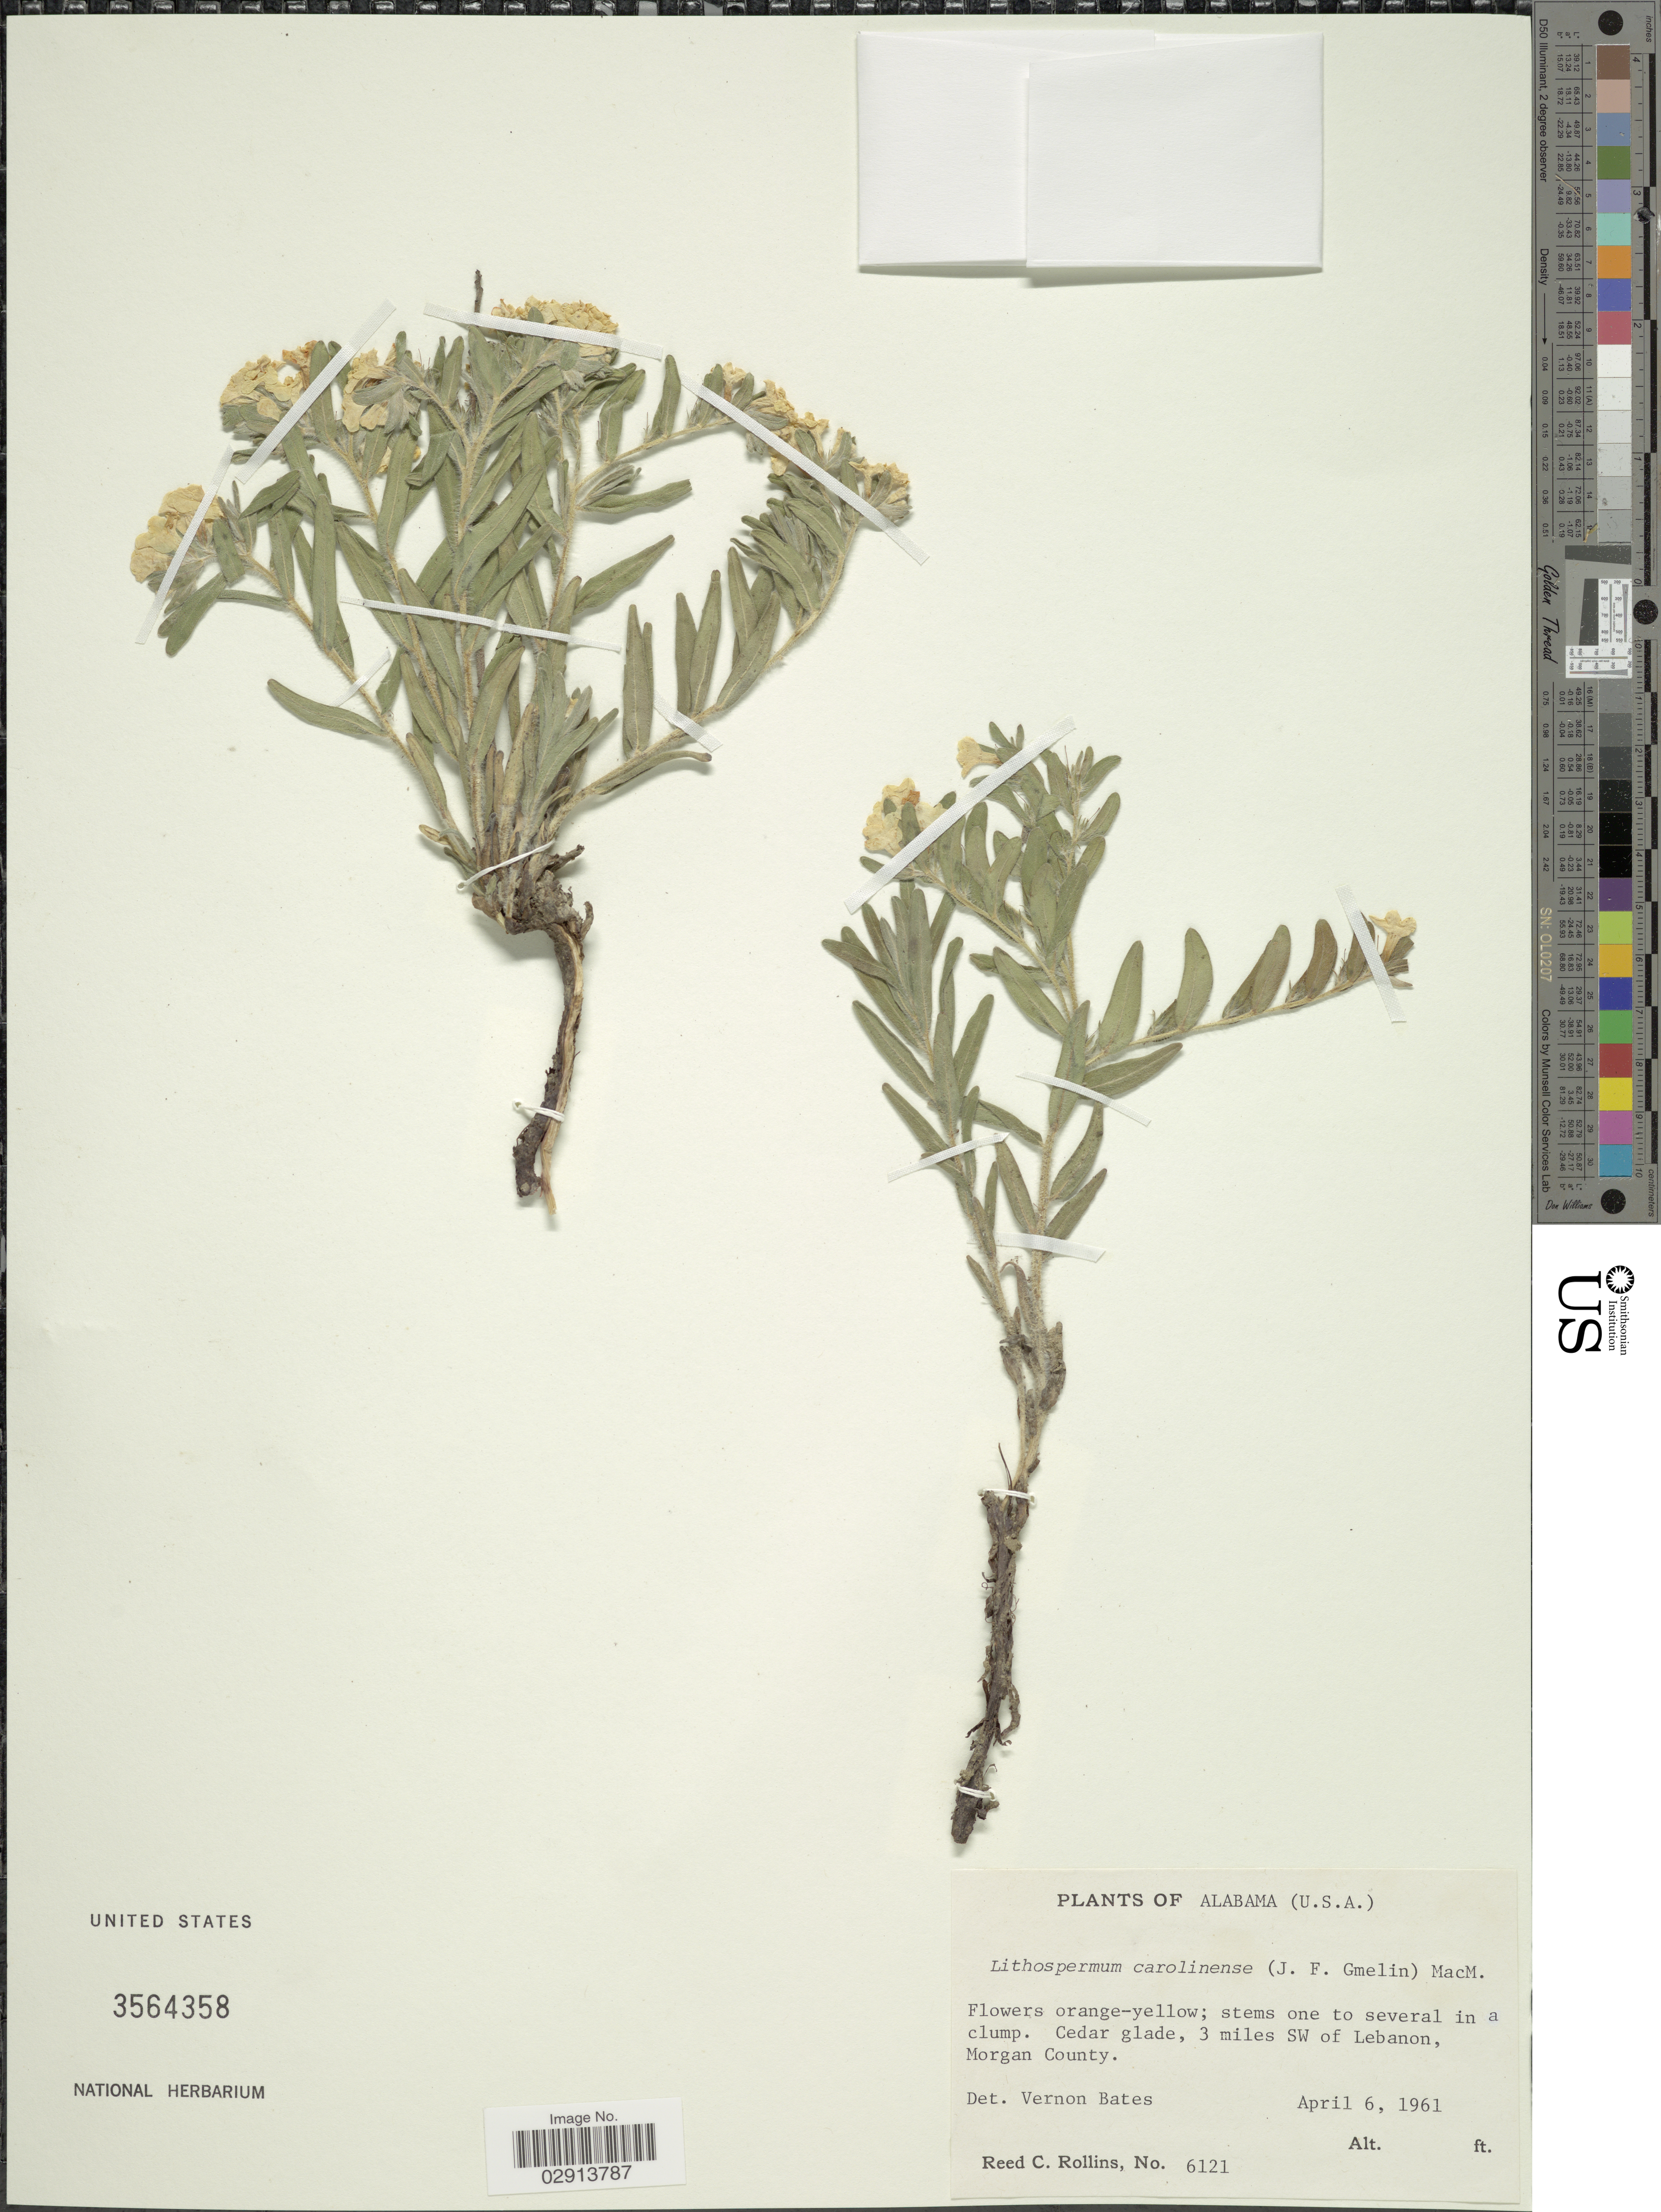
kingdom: Plantae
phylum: Tracheophyta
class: Magnoliopsida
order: Boraginales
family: Boraginaceae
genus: Lithospermum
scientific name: Lithospermum caroliniense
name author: (J.F. Gmel.) MacMill.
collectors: R. C. Rollins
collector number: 6121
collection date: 1961-04-06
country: United States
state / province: Alabama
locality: Cedar glade, 3 miles SW of Lebanon, Morgan County.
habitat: cedar glade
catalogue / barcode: US 3564358